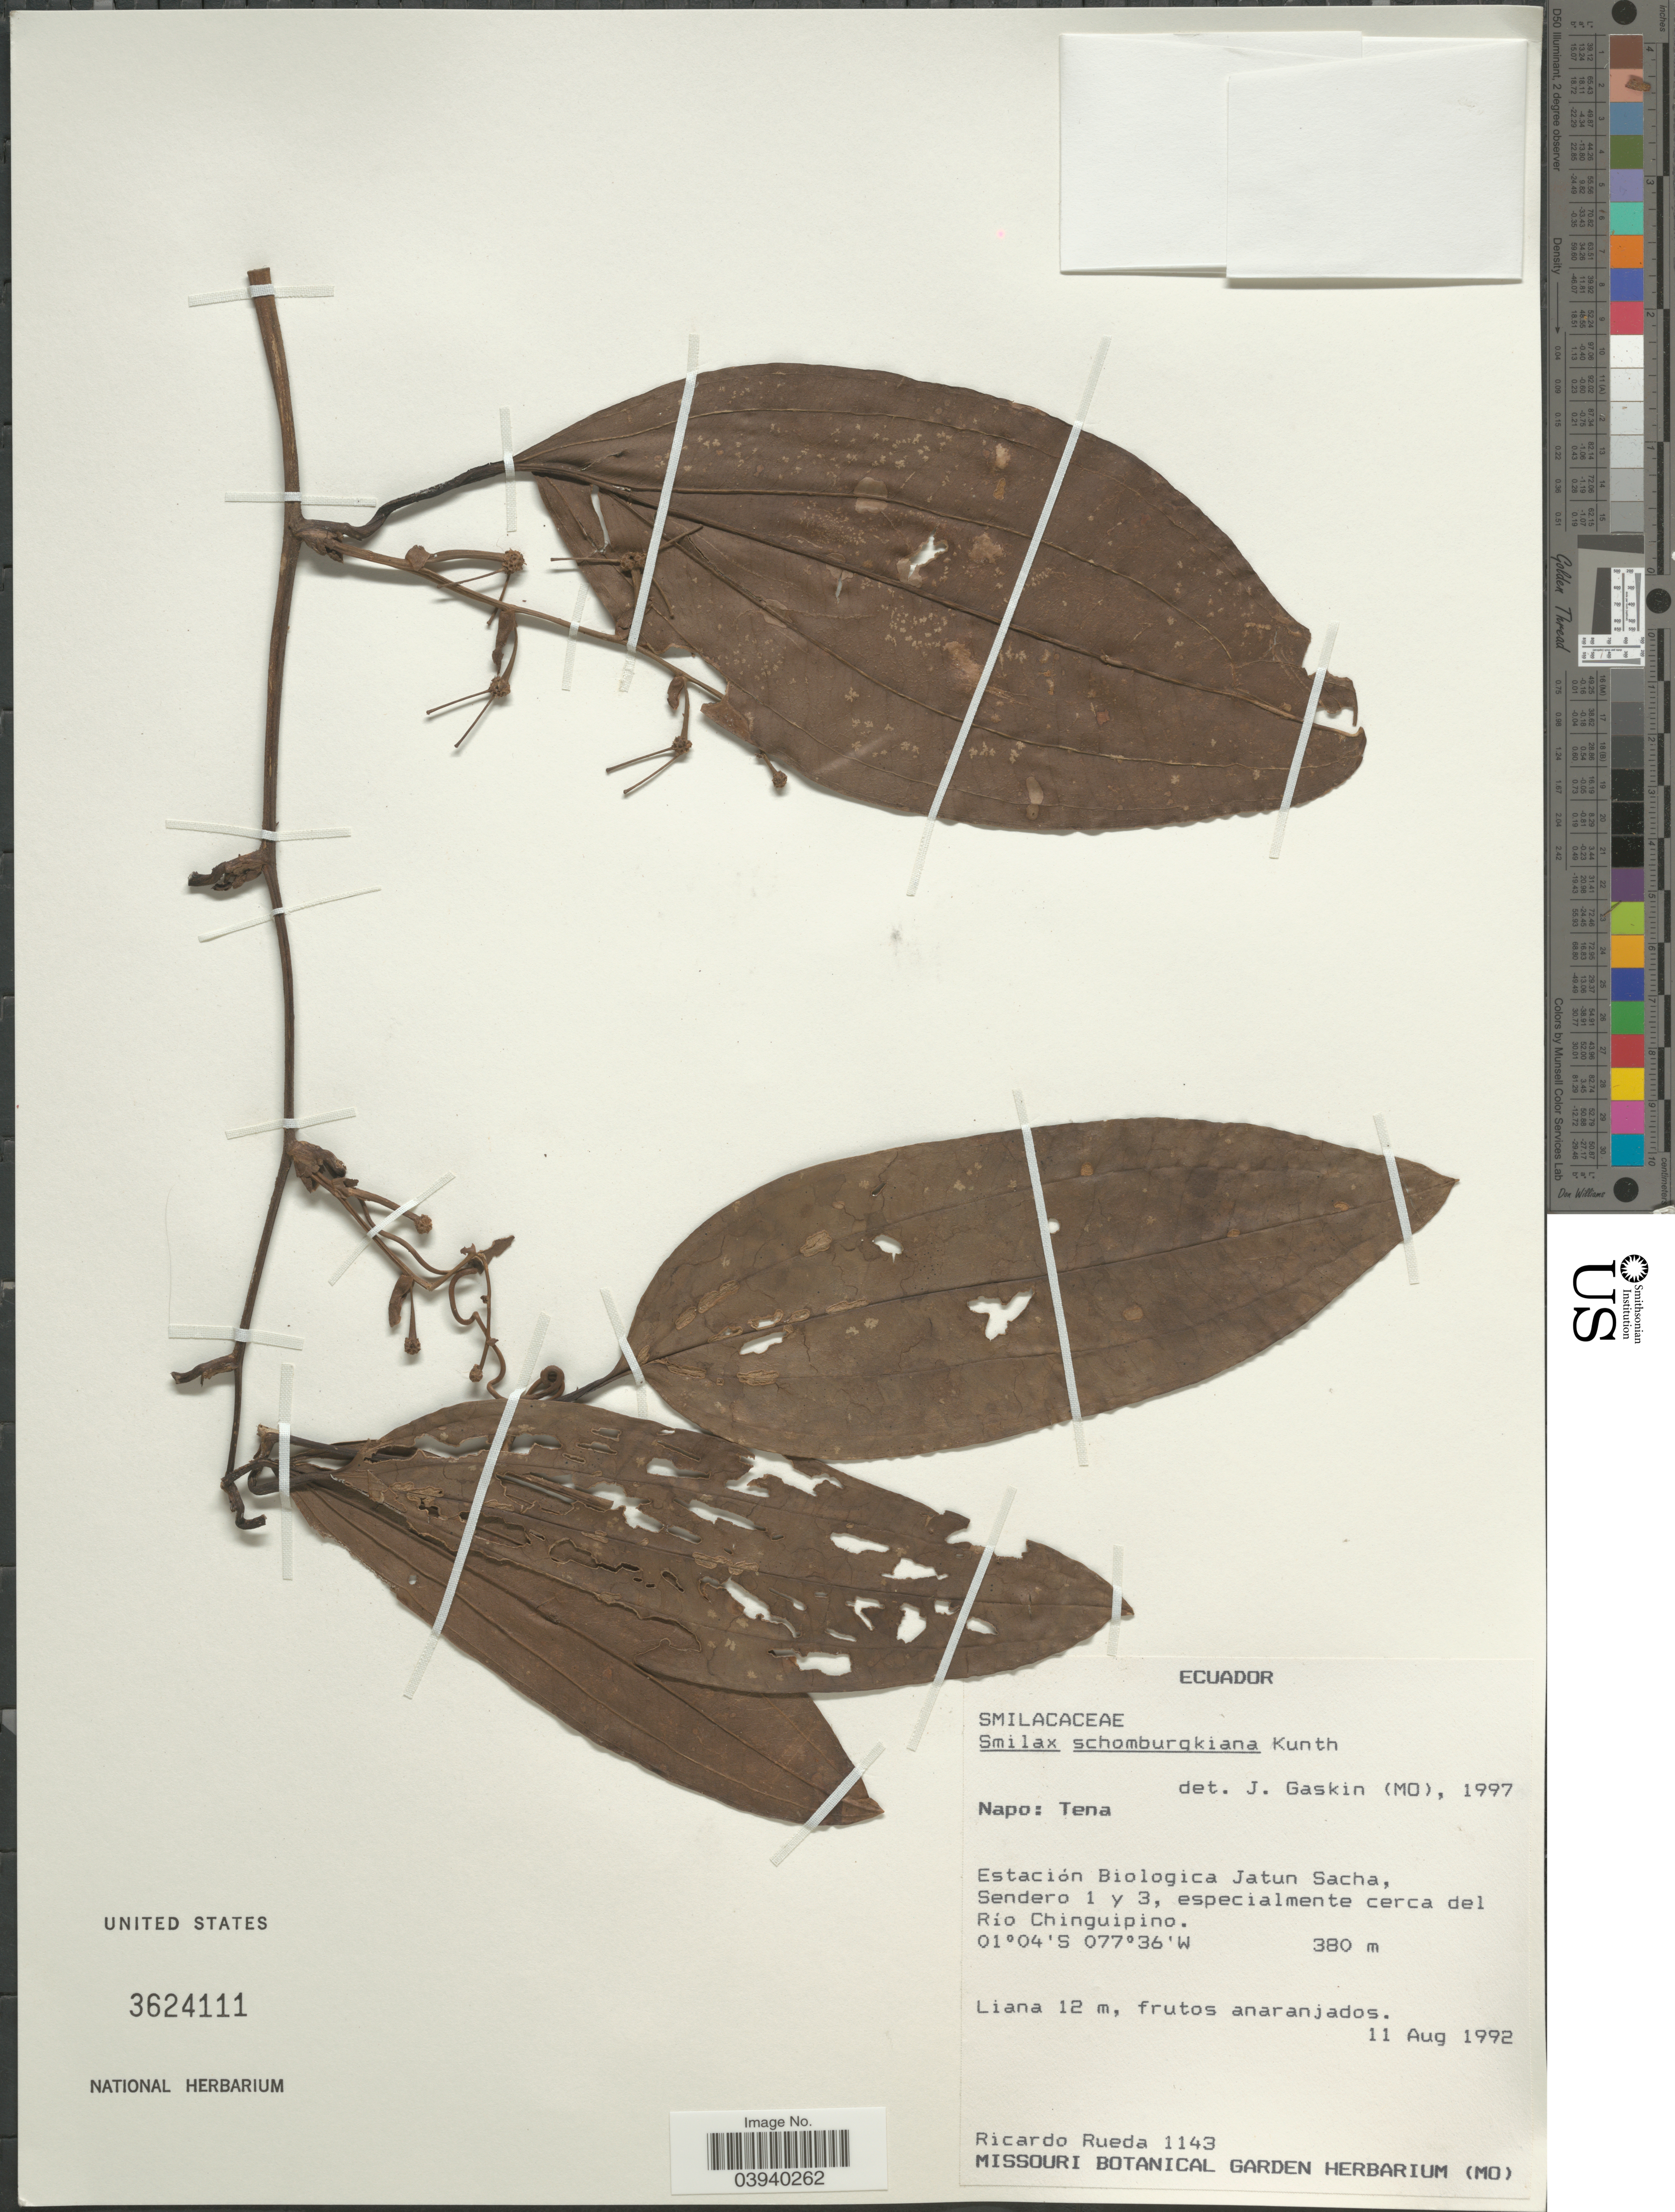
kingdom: Plantae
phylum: Tracheophyta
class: Liliopsida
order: Liliales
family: Smilacaceae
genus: Smilax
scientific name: Smilax schomburgkiana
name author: Kunth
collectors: R. Rueda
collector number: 1143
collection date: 1992-08-11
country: Ecuador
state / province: Napo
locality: Tena. Estación Biologica Jatun Sacha, Sendero 1 y 3, especialmente cerca del Río Chinguipino.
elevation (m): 380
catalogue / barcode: US 3624111